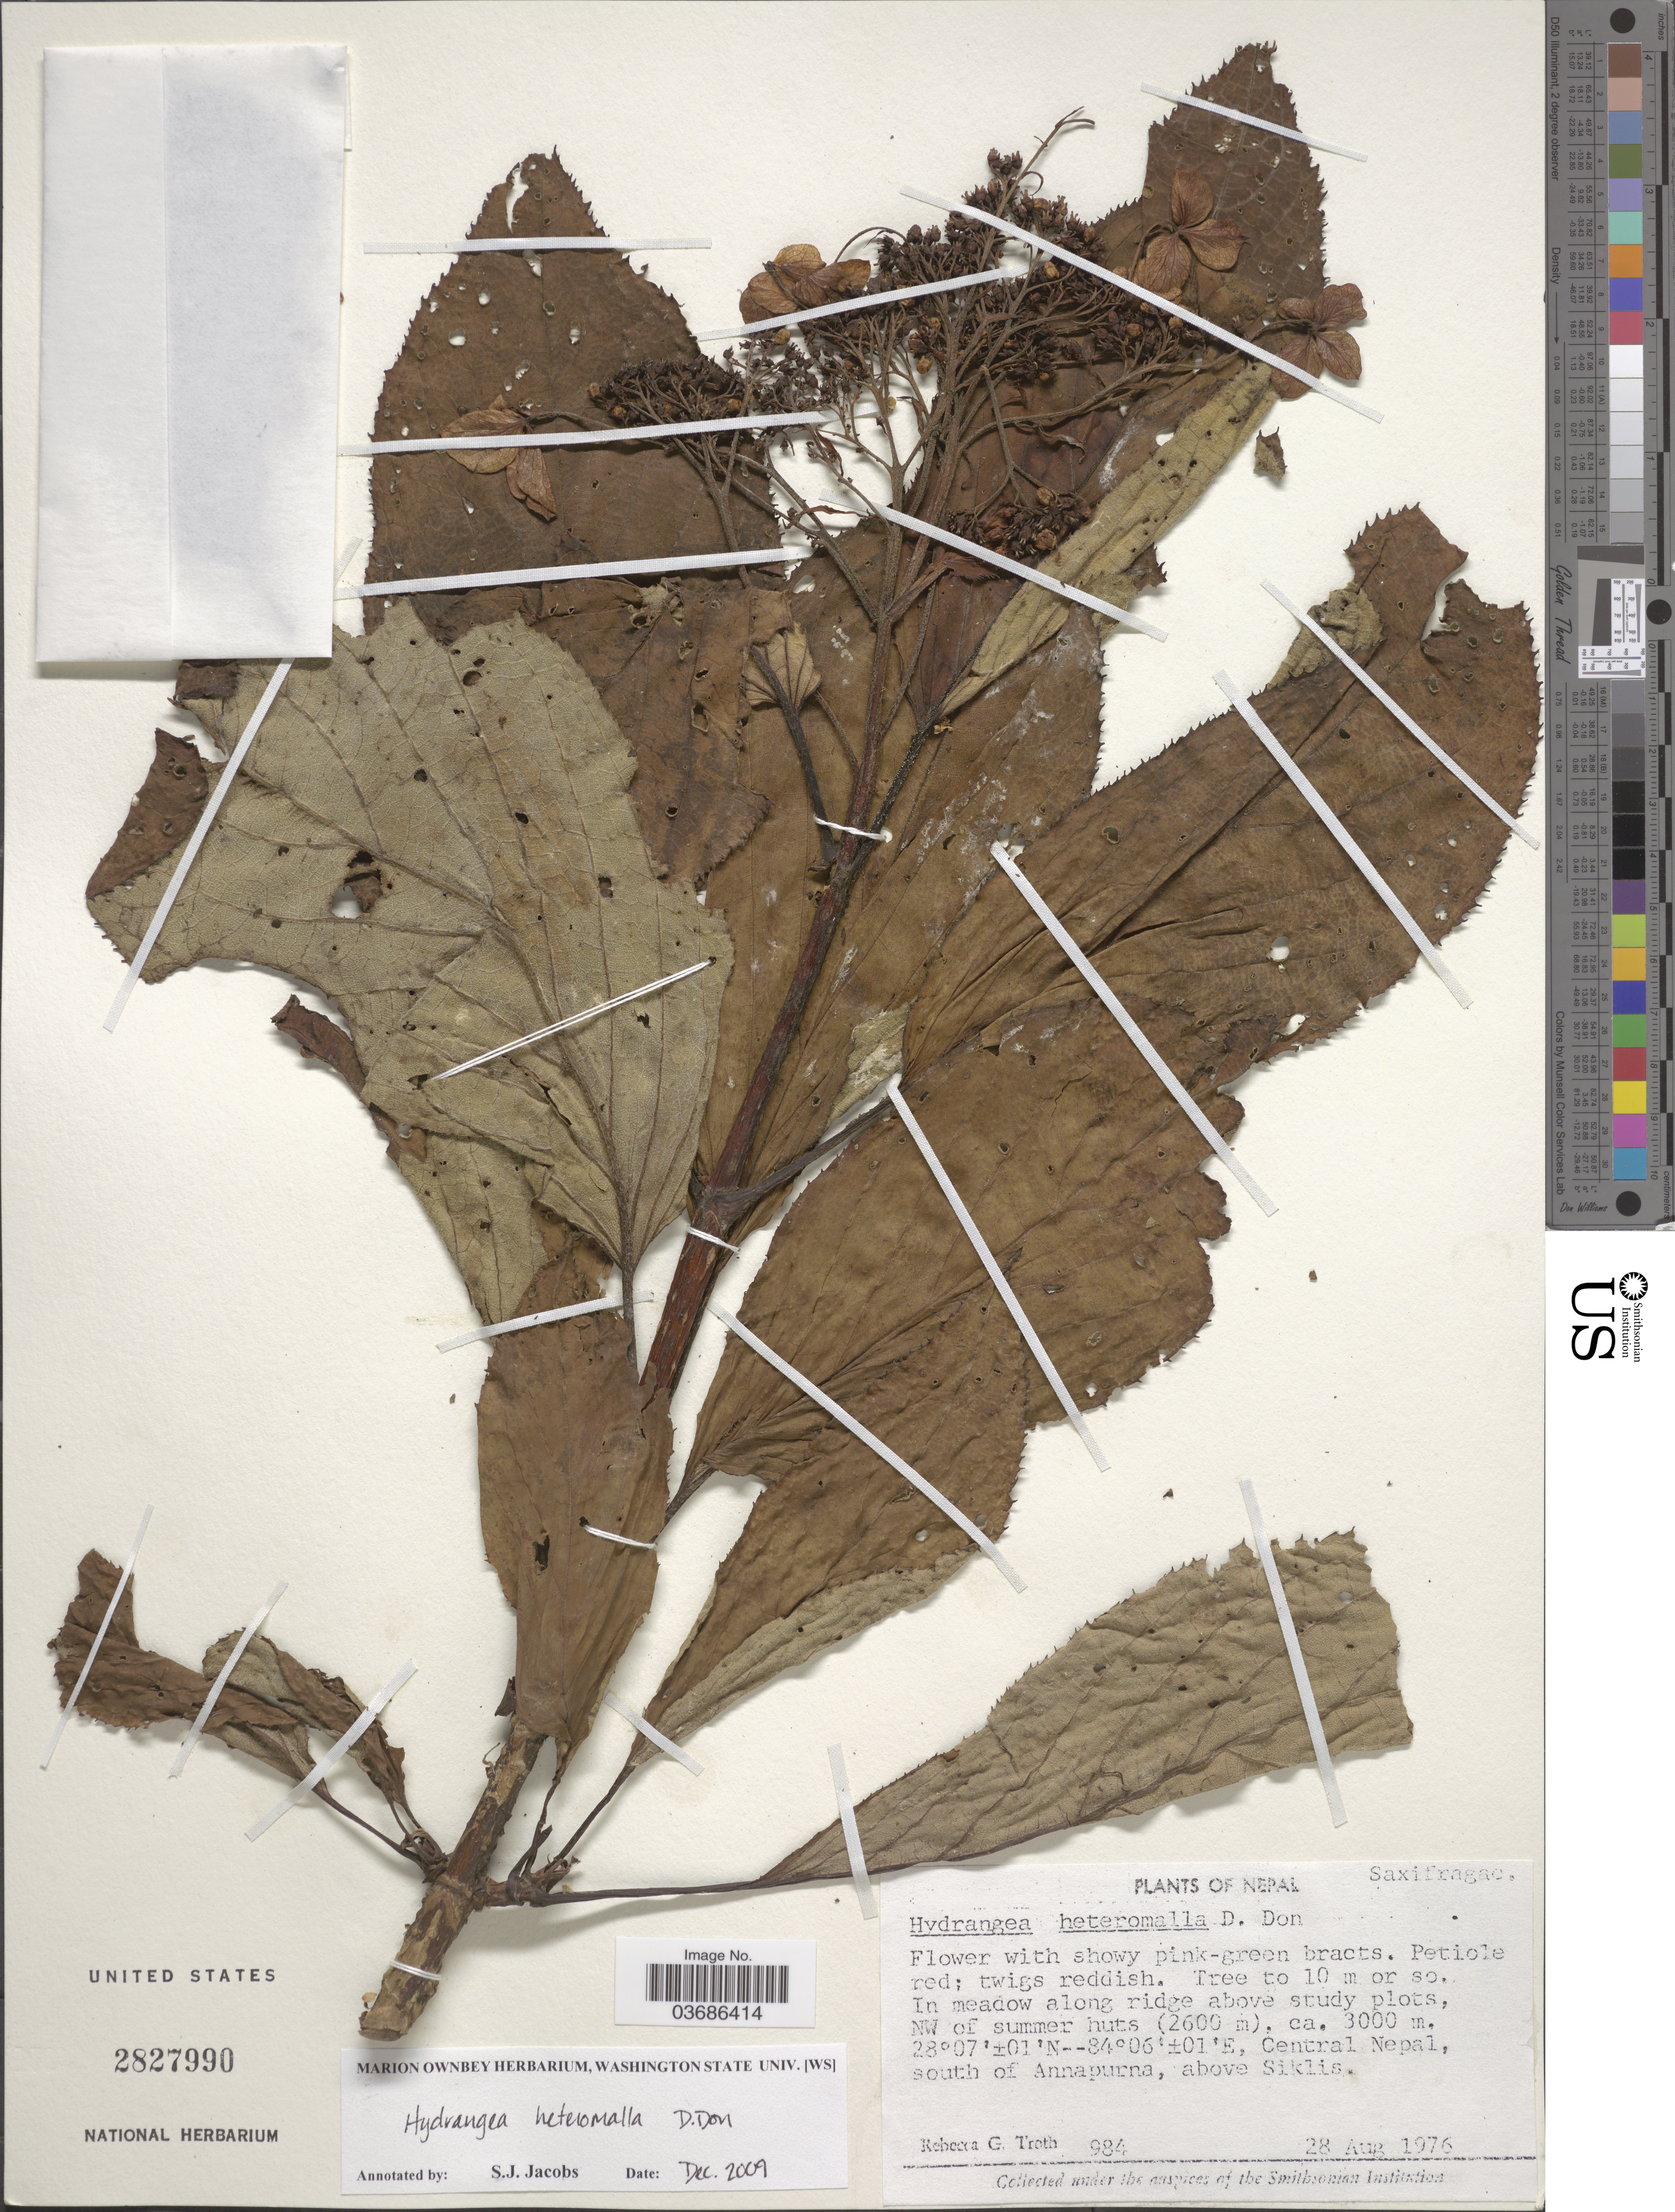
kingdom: Plantae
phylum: Tracheophyta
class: Magnoliopsida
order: Cornales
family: Hydrangeaceae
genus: Hydrangea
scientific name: Hydrangea heteromalla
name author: D. Don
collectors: R. Troth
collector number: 984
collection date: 1976-08-28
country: Nepal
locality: In meadow along ridge above study plots, NW of summer huts (2600 m), Central Nepal, south of Annapurna, above Siklis.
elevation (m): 3000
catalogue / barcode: US 2827990